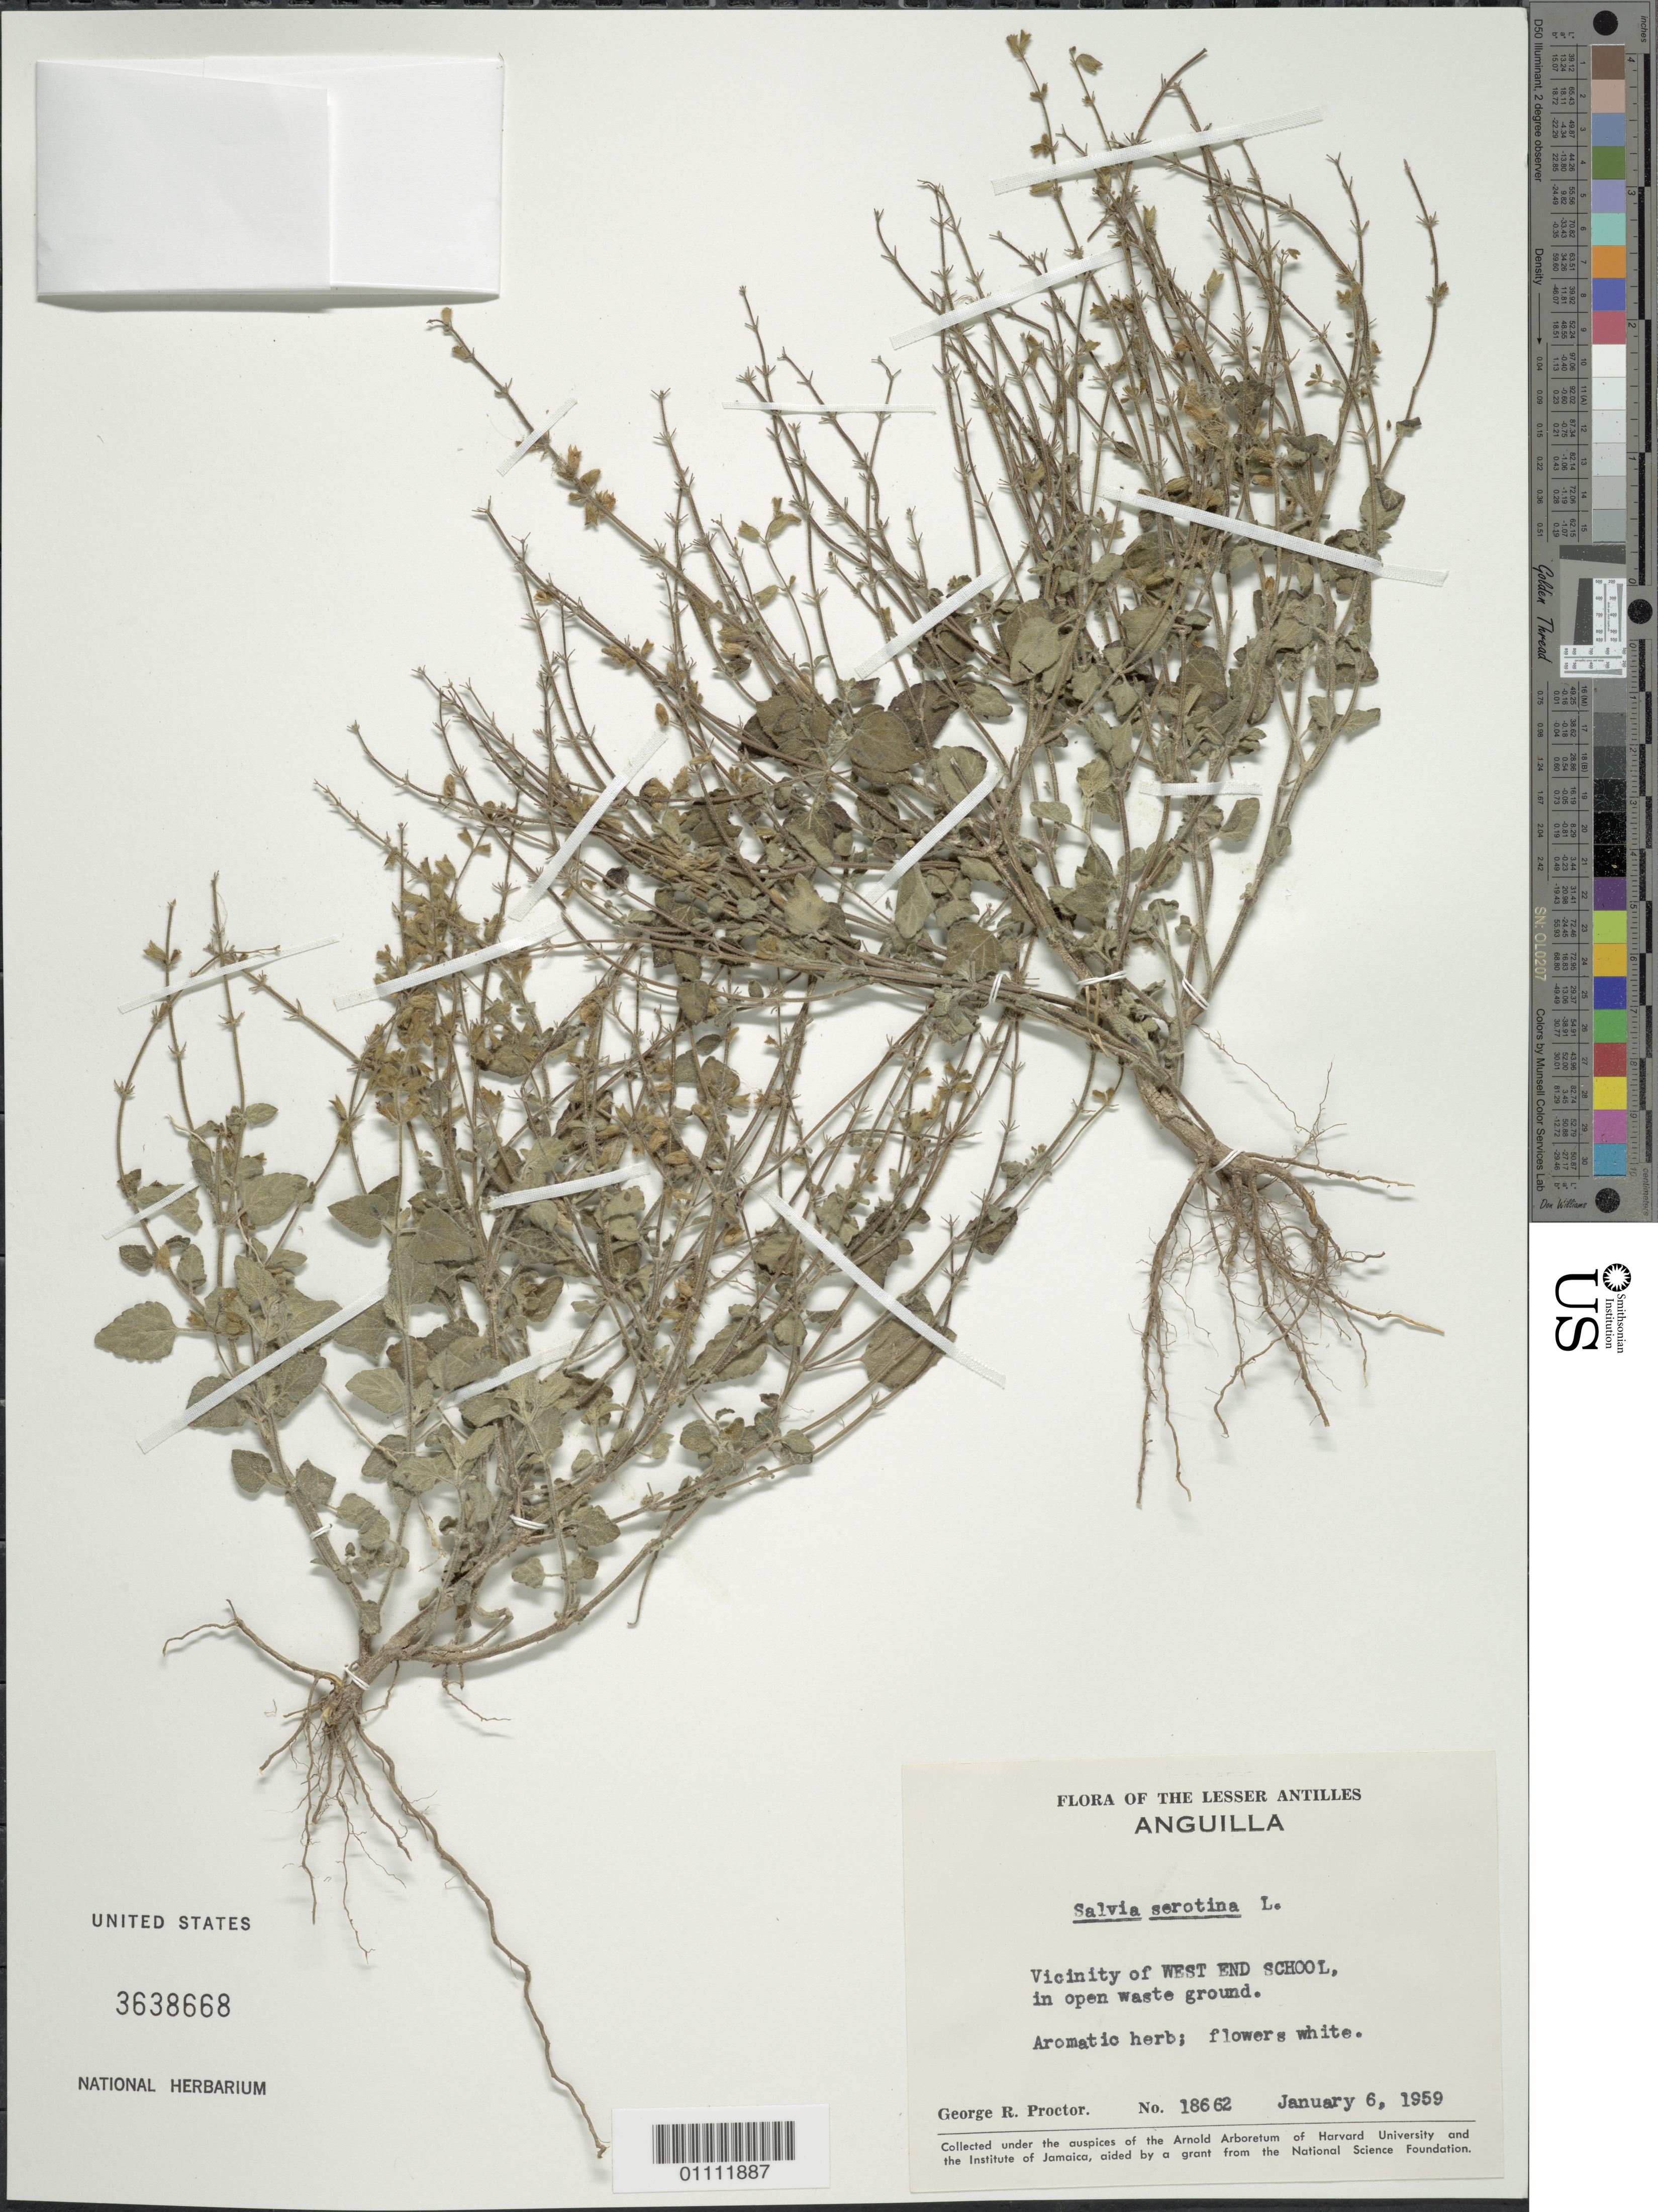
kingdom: Plantae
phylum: Tracheophyta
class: Magnoliopsida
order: Lamiales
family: Lamiaceae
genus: Salvia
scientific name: Salvia serotina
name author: L.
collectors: G. R. Proctor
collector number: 18662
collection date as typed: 06 Jan 1959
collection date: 1959-01-06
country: Anguilla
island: Anguilla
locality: West End School, vicinity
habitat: In open waste ground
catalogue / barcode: US 3638668